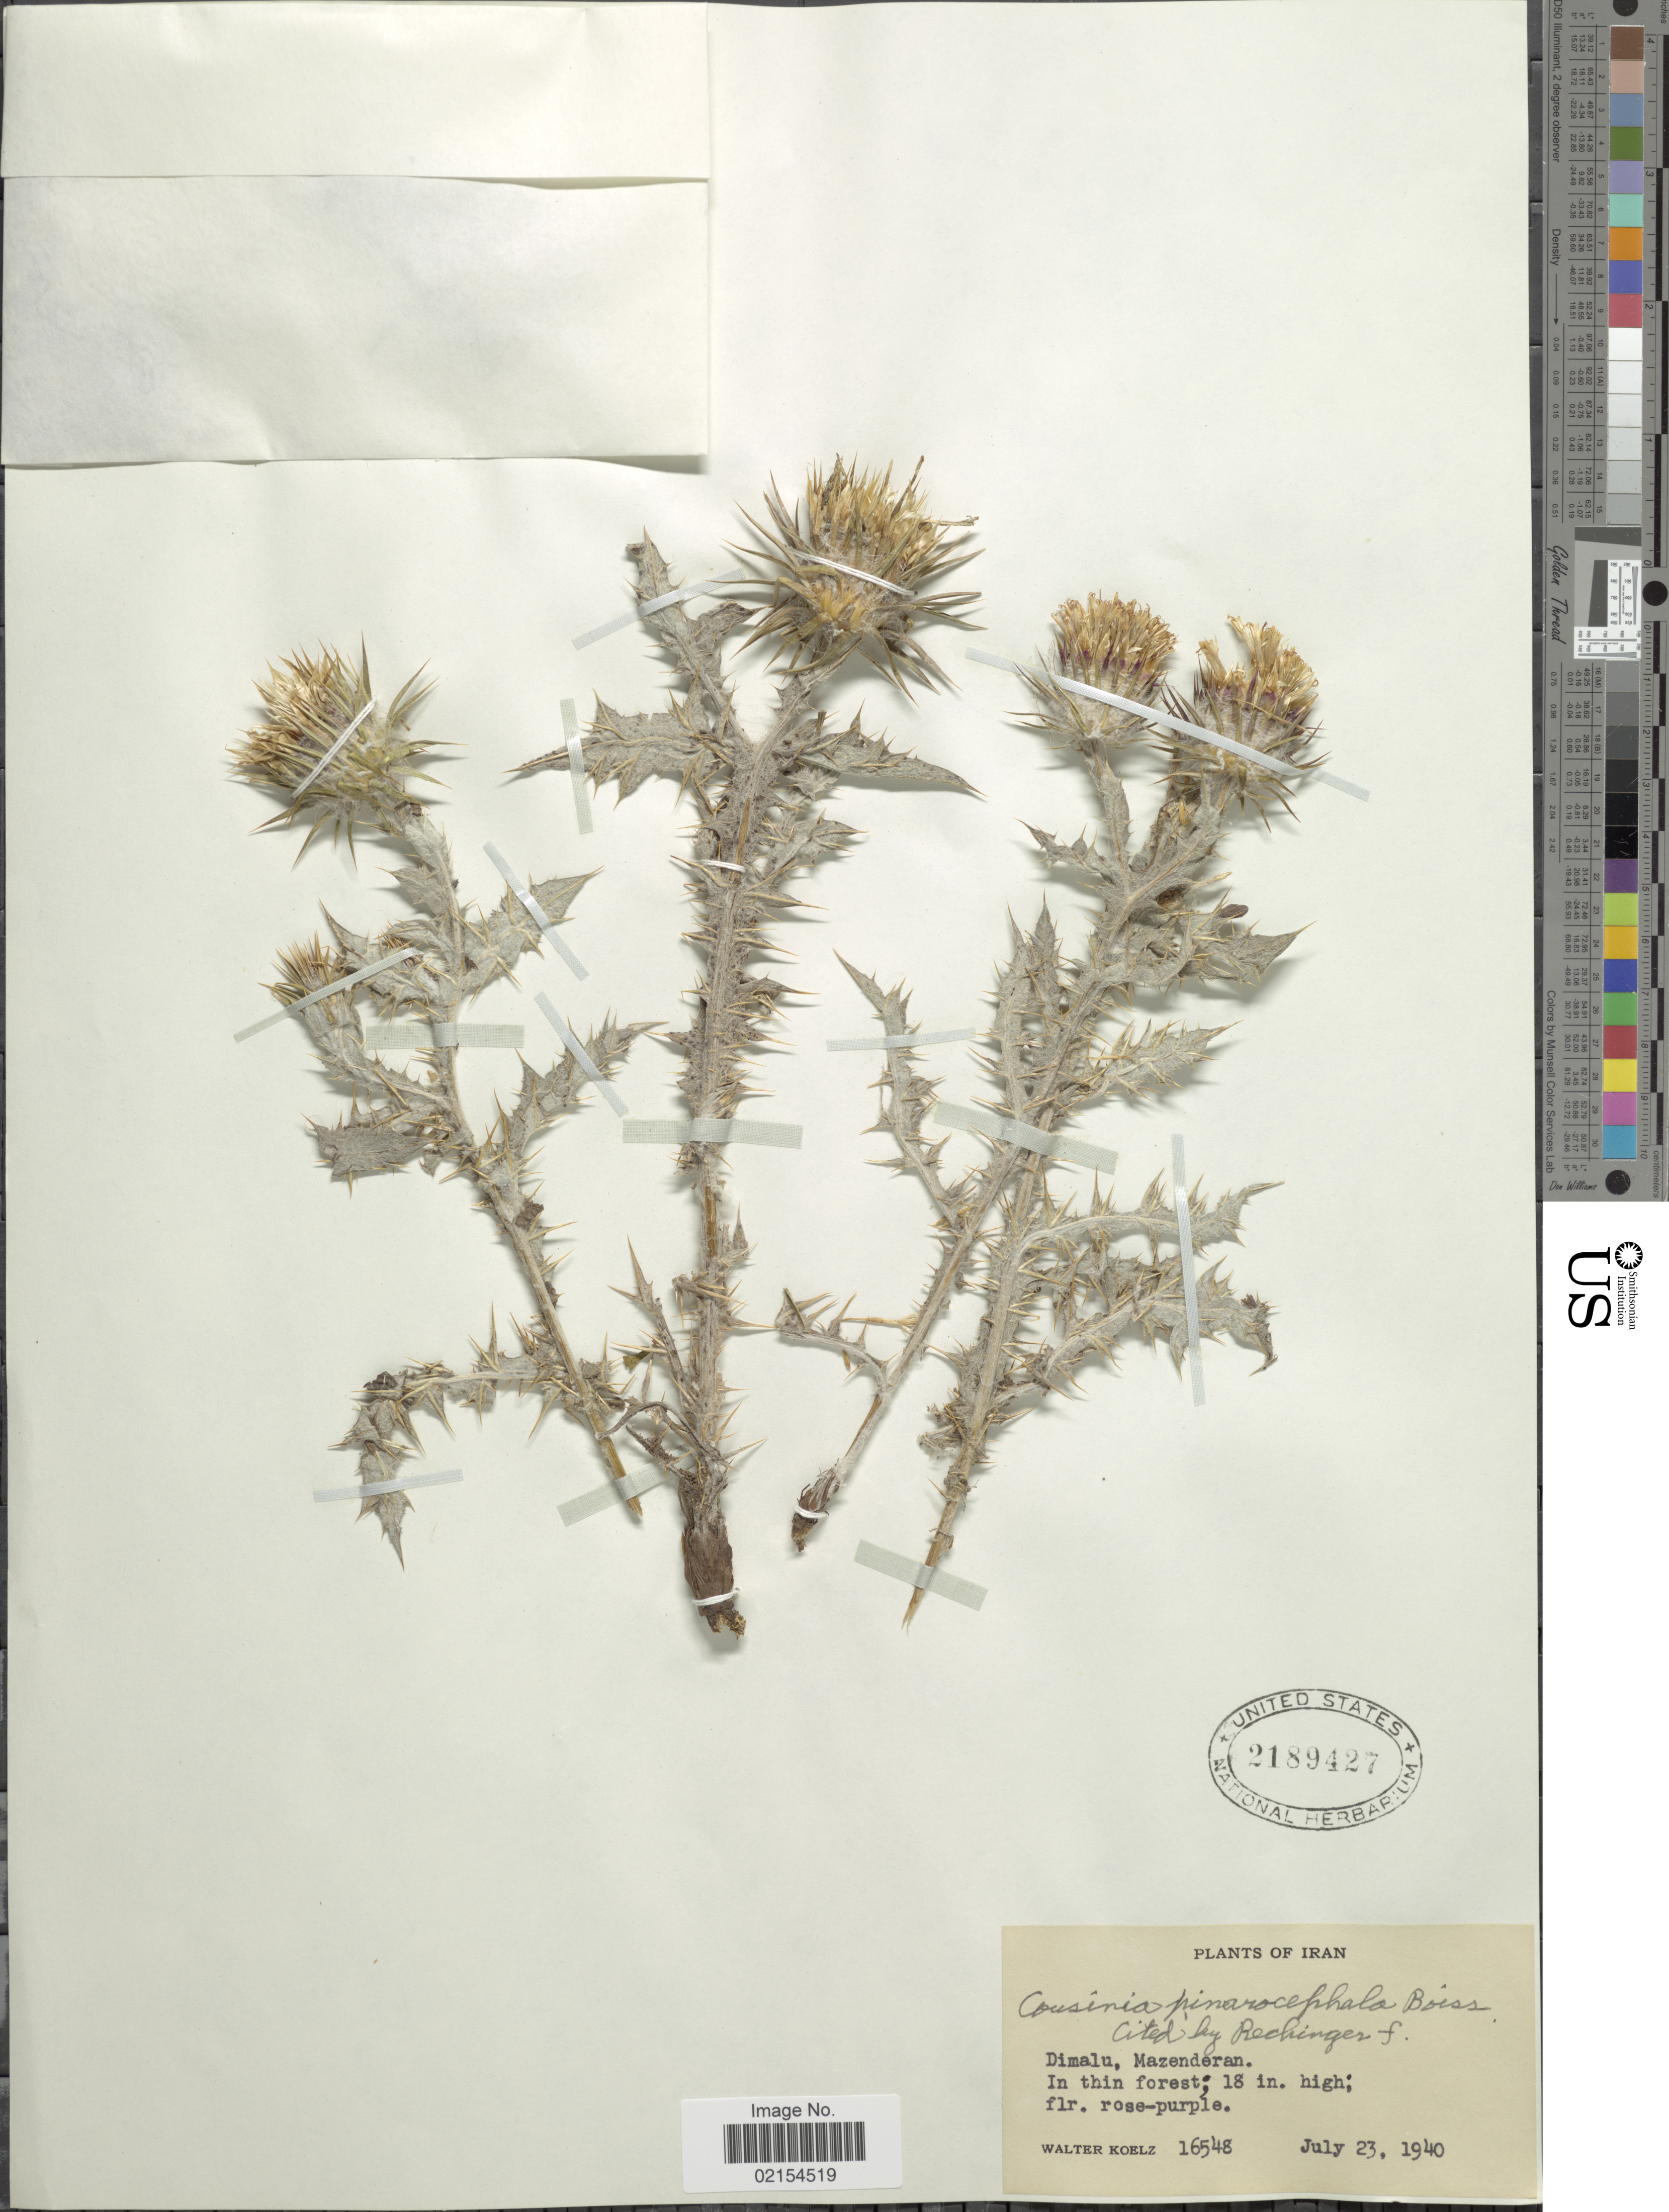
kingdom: Plantae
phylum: Tracheophyta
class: Magnoliopsida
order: Asterales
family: Asteraceae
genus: Cousinia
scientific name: Cousinia pinarocephala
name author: Boiss.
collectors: W. N. Koelz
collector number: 16548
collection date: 1940-07-23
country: Iran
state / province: Mazandaran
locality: Dimalu, Mazenderan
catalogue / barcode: US 2189427